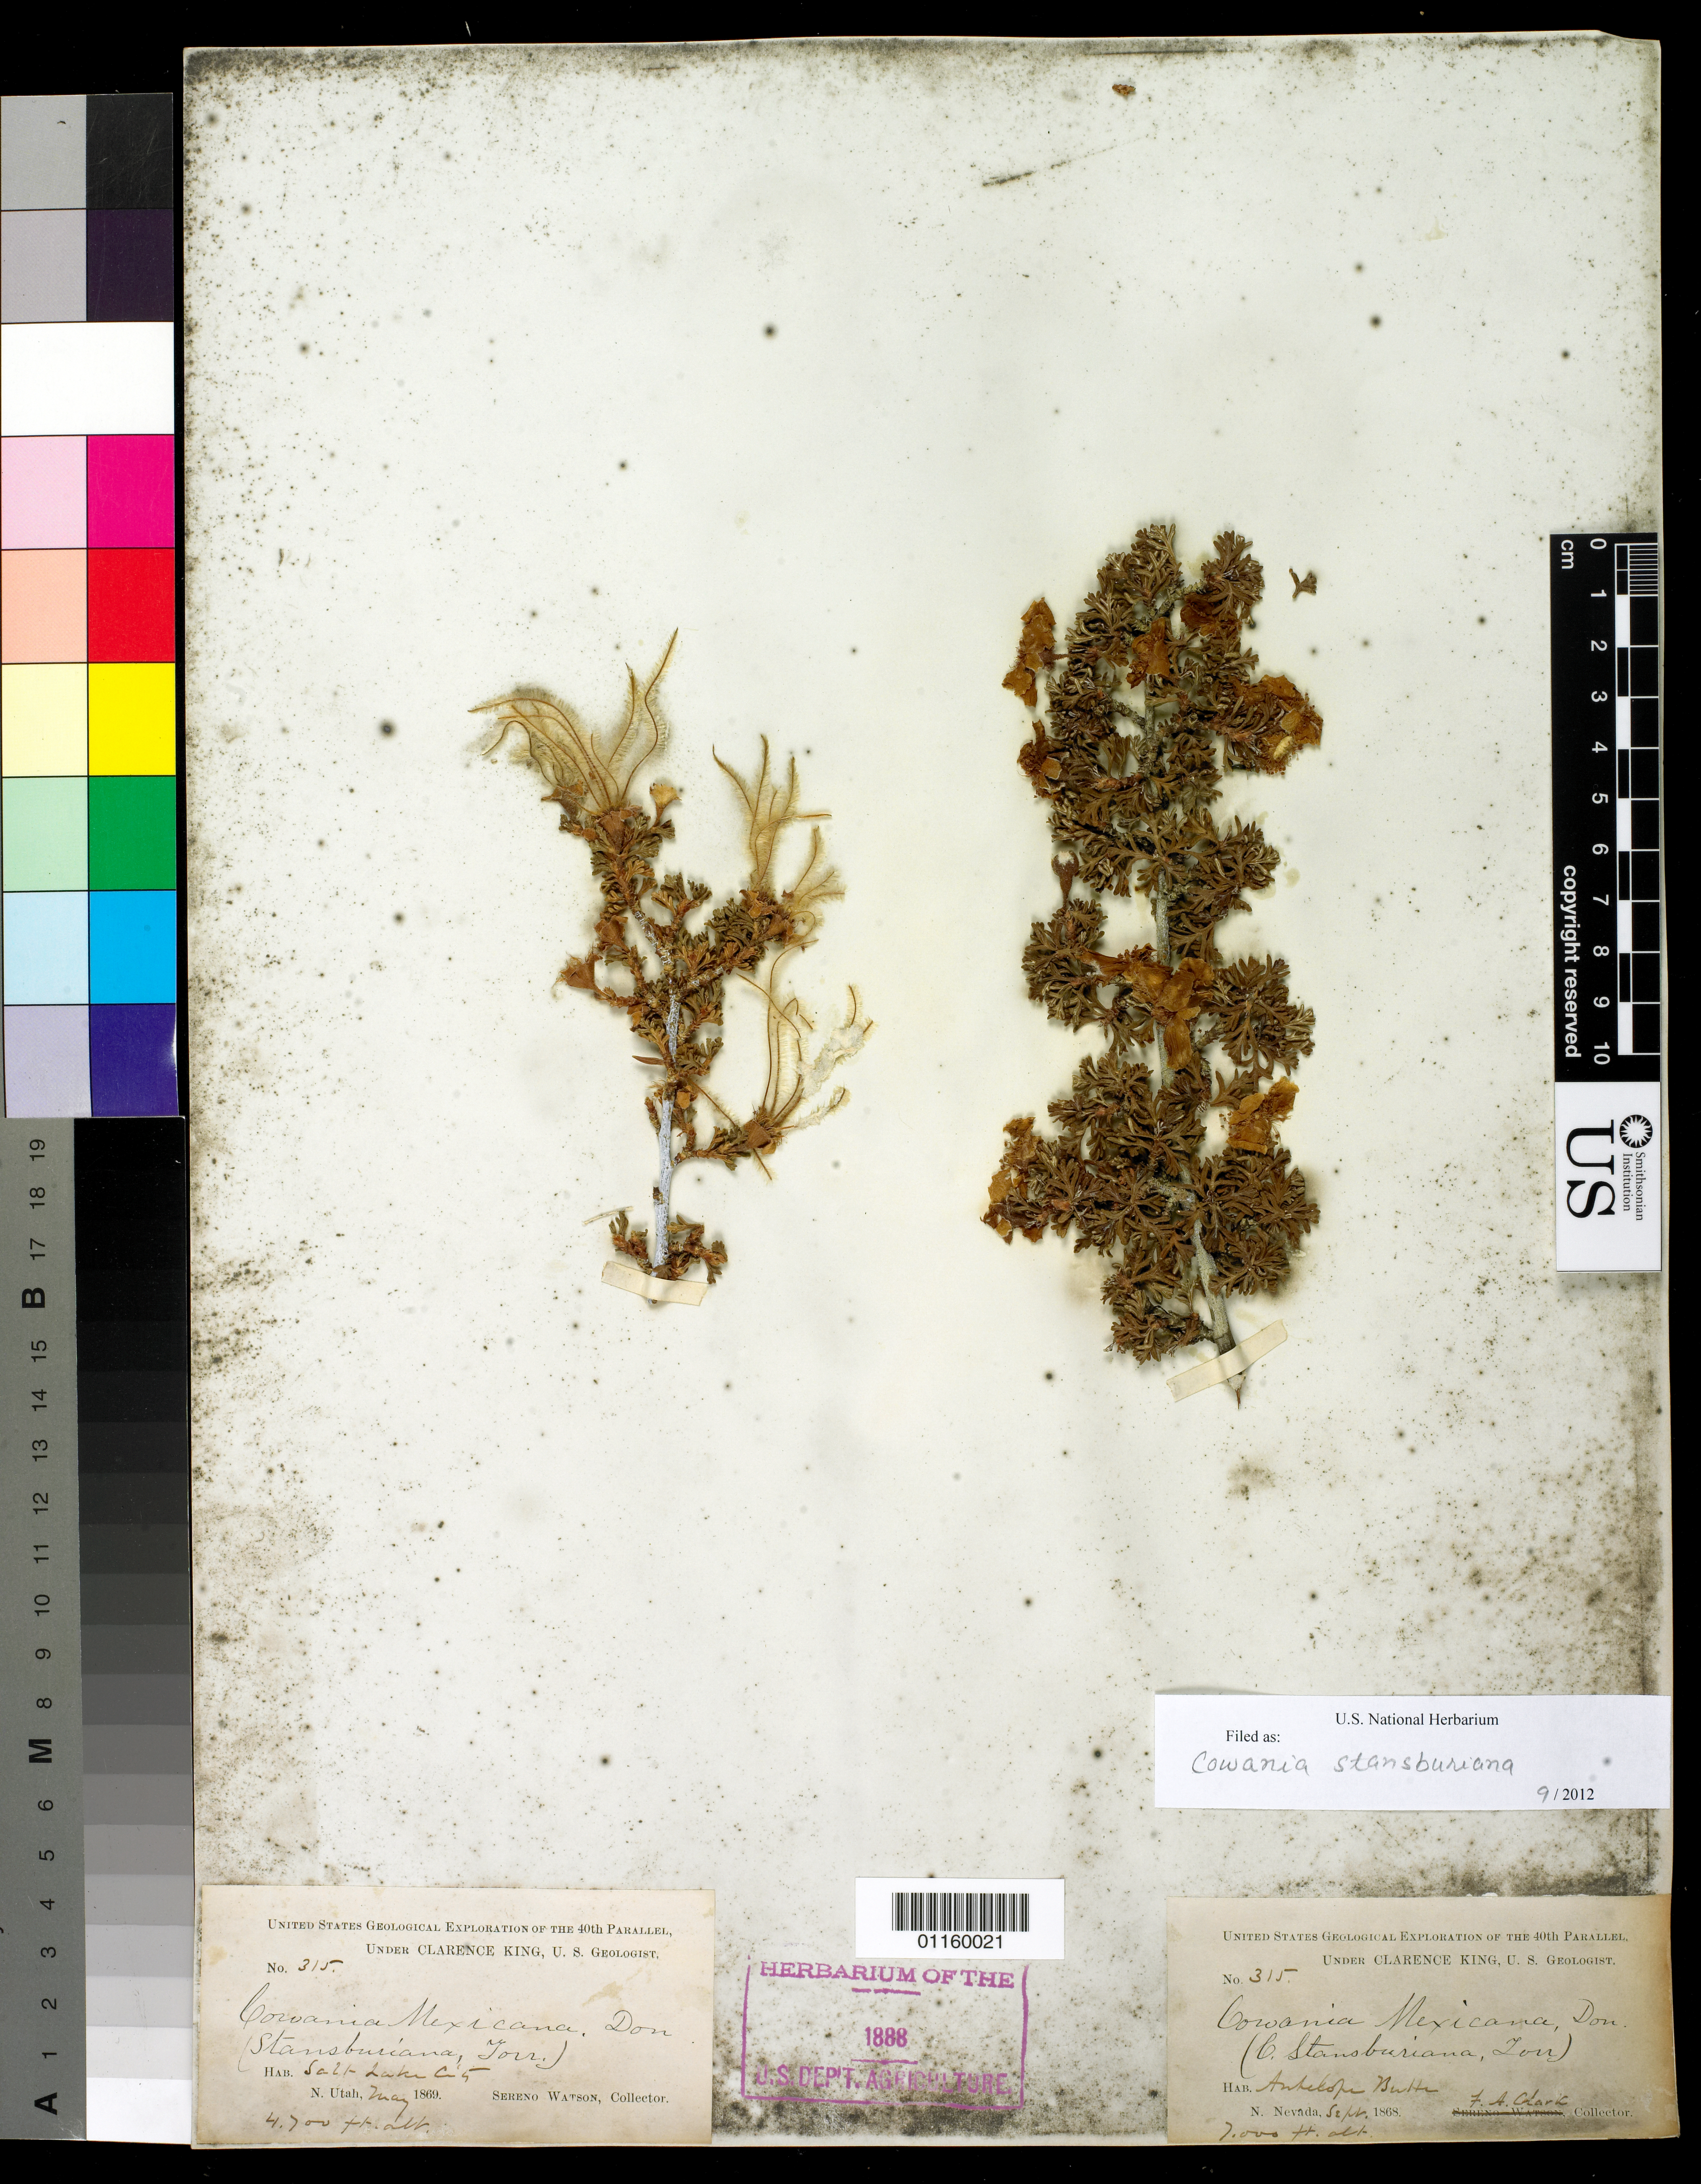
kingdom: Plantae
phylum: Tracheophyta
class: Magnoliopsida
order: Rosales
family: Rosaceae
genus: Purshia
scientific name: Purshia stansburyana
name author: (Torr.) Henrickson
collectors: S. Watson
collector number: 315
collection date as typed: May 1869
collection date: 1869-05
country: United States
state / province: Utah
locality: Salt Lake City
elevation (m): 1433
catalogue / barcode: US 1